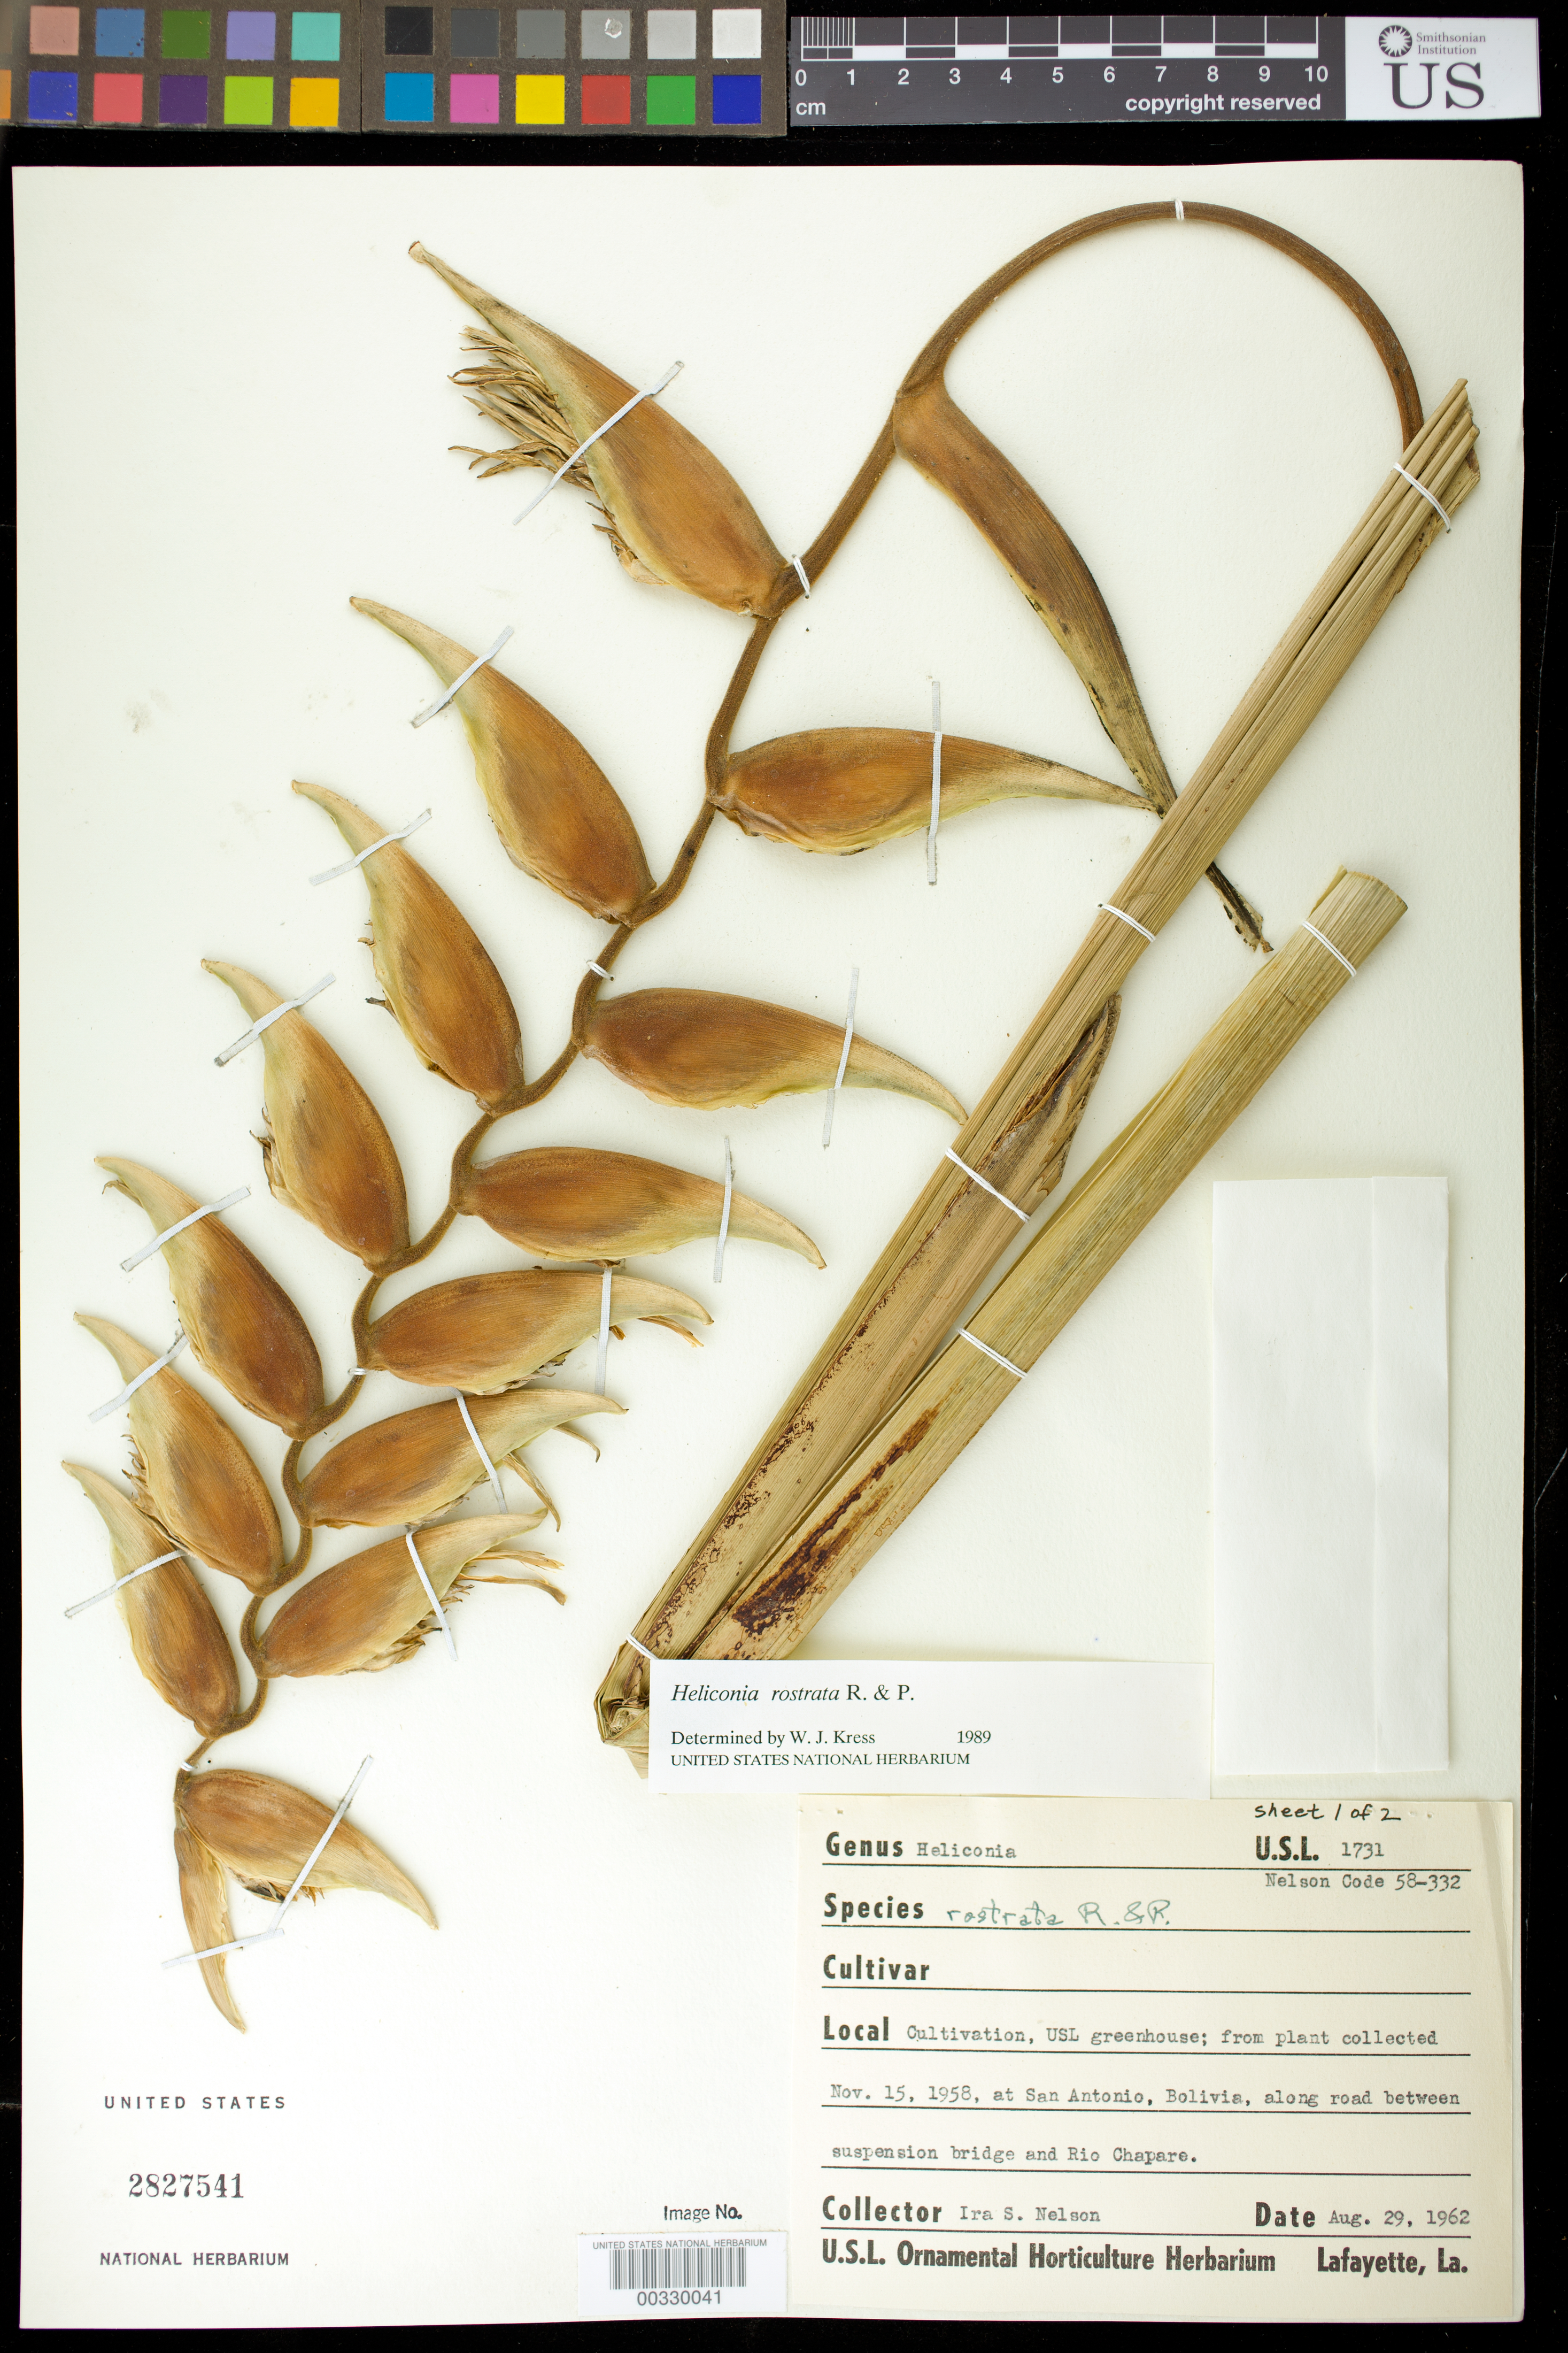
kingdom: Plantae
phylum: Tracheophyta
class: Liliopsida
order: Zingiberales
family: Heliconiaceae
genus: Heliconia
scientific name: Heliconia rostrata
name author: Ruiz & Pav.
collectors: I. S. Nelson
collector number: Nelson Code 58-332 / Usl 1731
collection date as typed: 29 Aug 1962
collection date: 1962-08-29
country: Bolivia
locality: San Antonia, along road between suspension bridge and Rio Chapare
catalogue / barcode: US 2827541